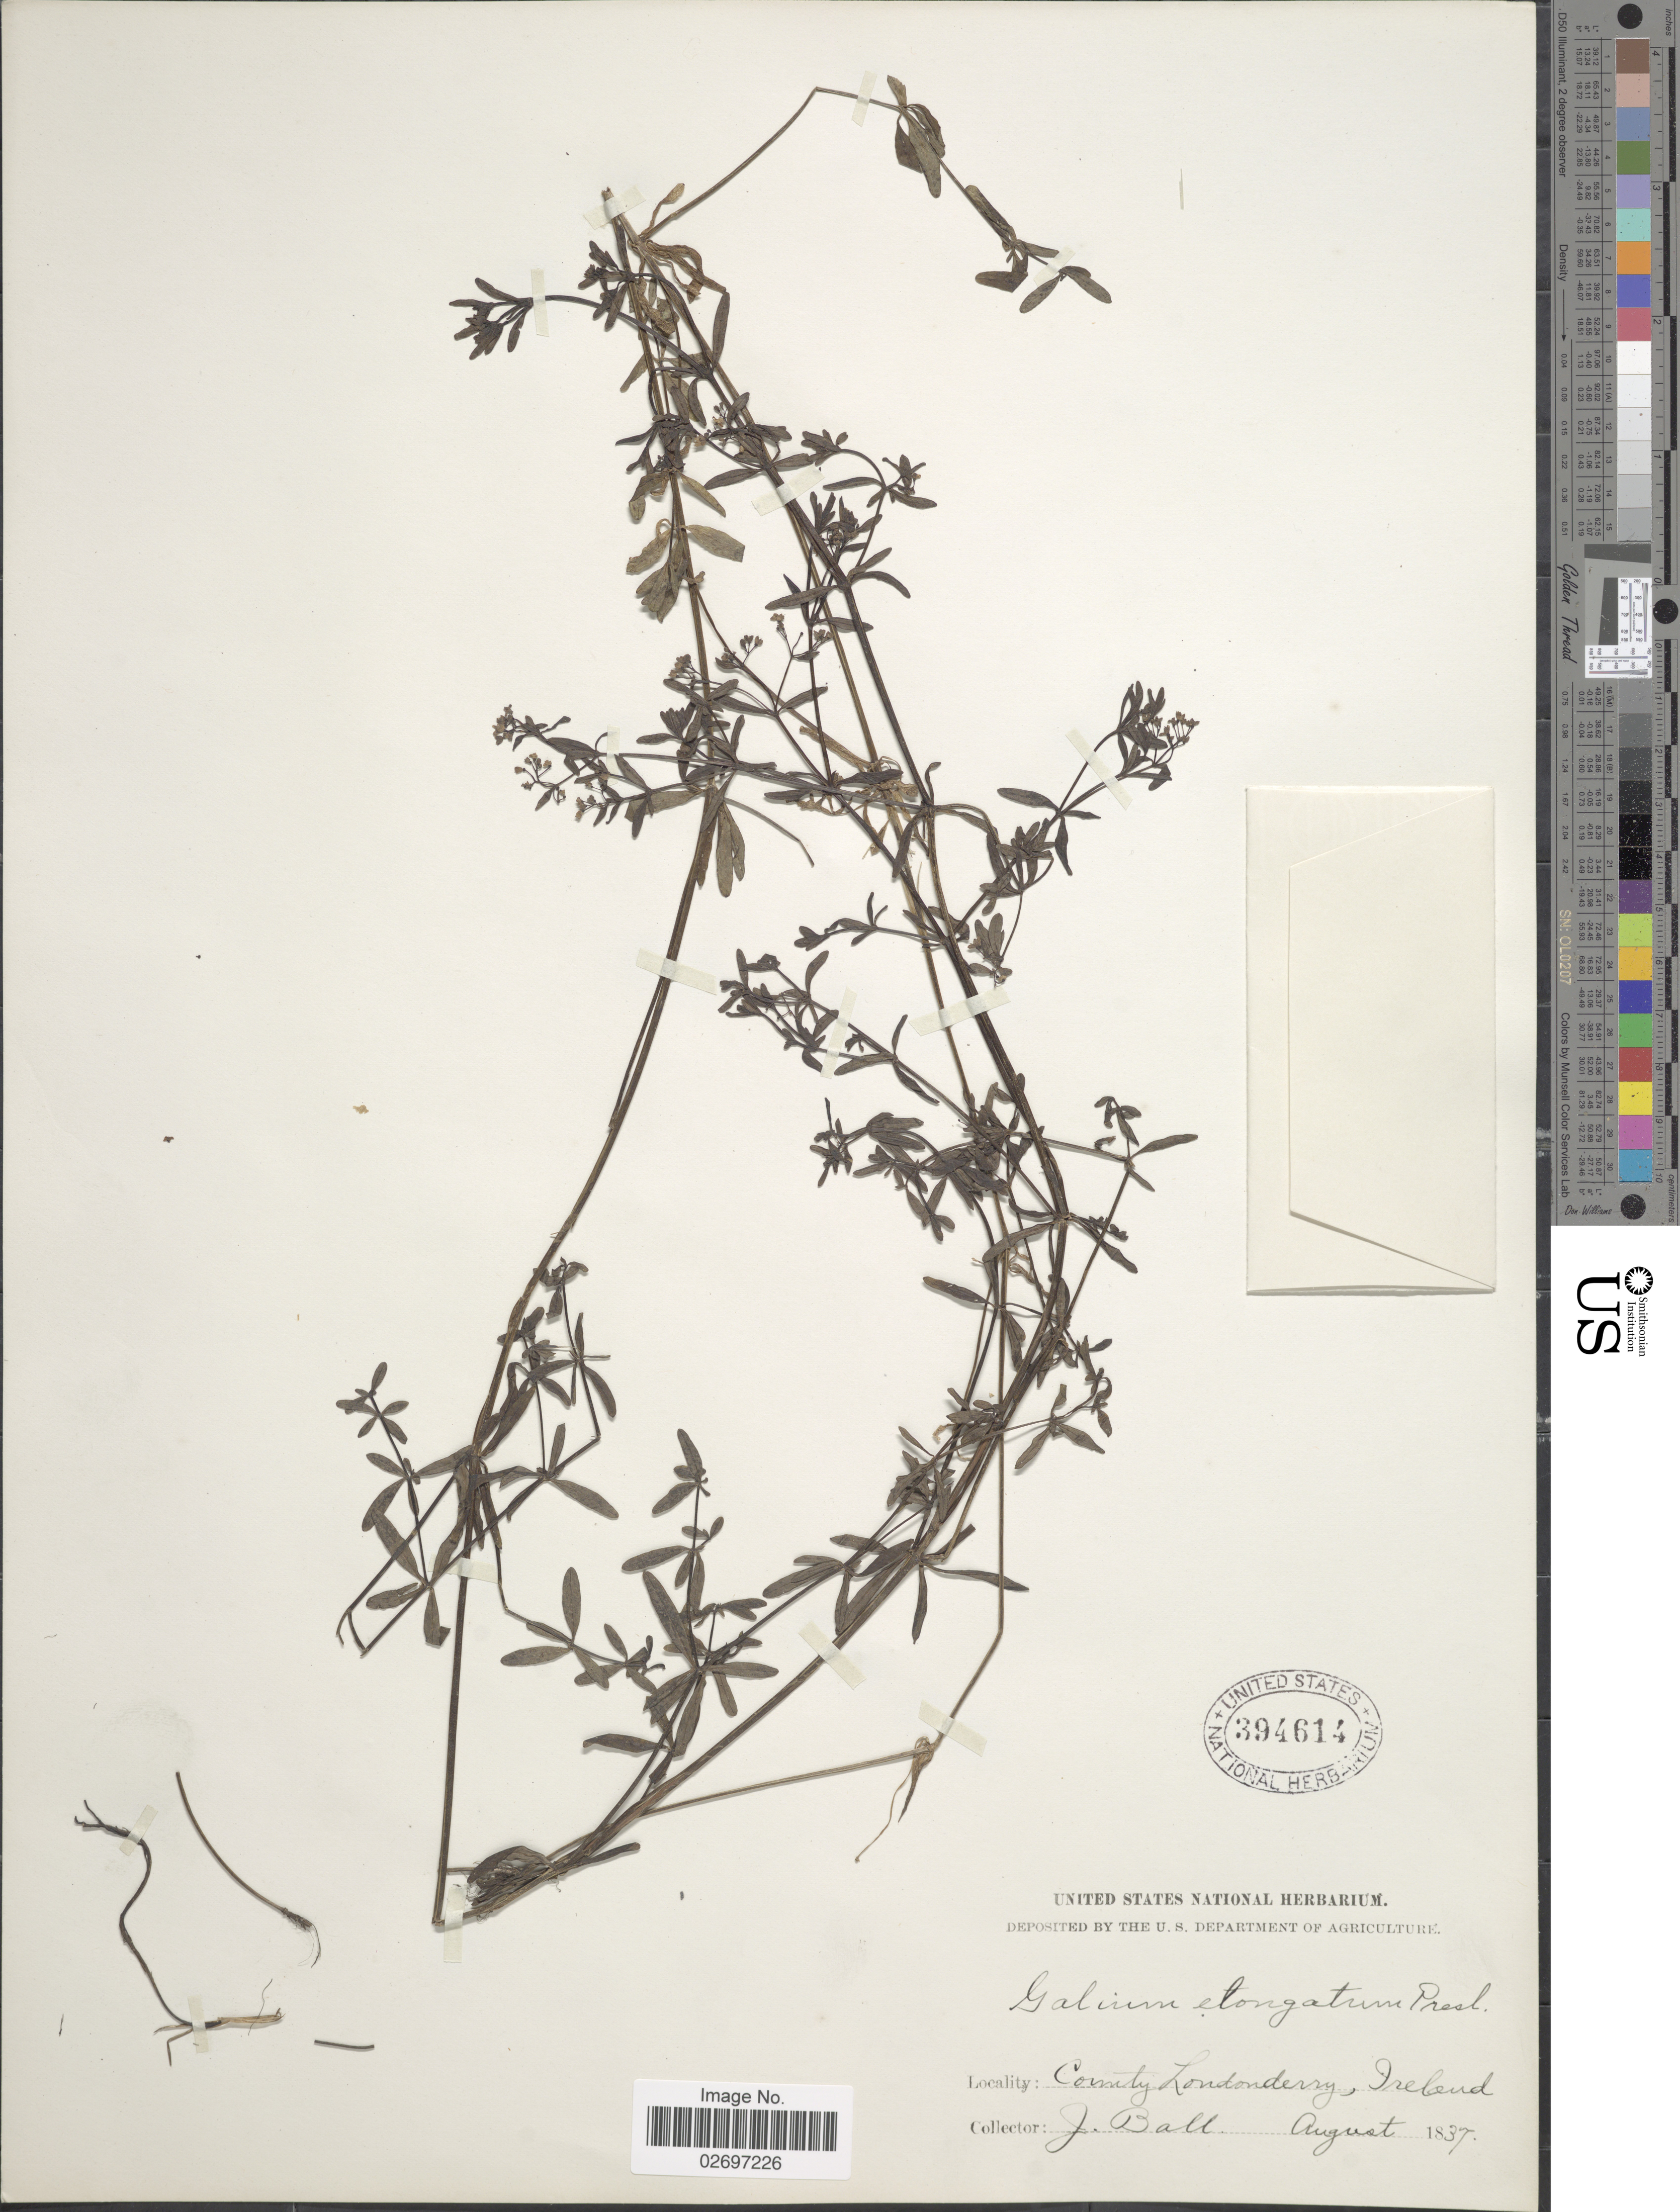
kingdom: Plantae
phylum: Tracheophyta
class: Magnoliopsida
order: Gentianales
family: Rubiaceae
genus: Galium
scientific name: Galium elongatum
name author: C. Presl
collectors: J. Ball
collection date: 1837-08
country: Ireland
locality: County Londdonderry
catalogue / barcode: US 394614